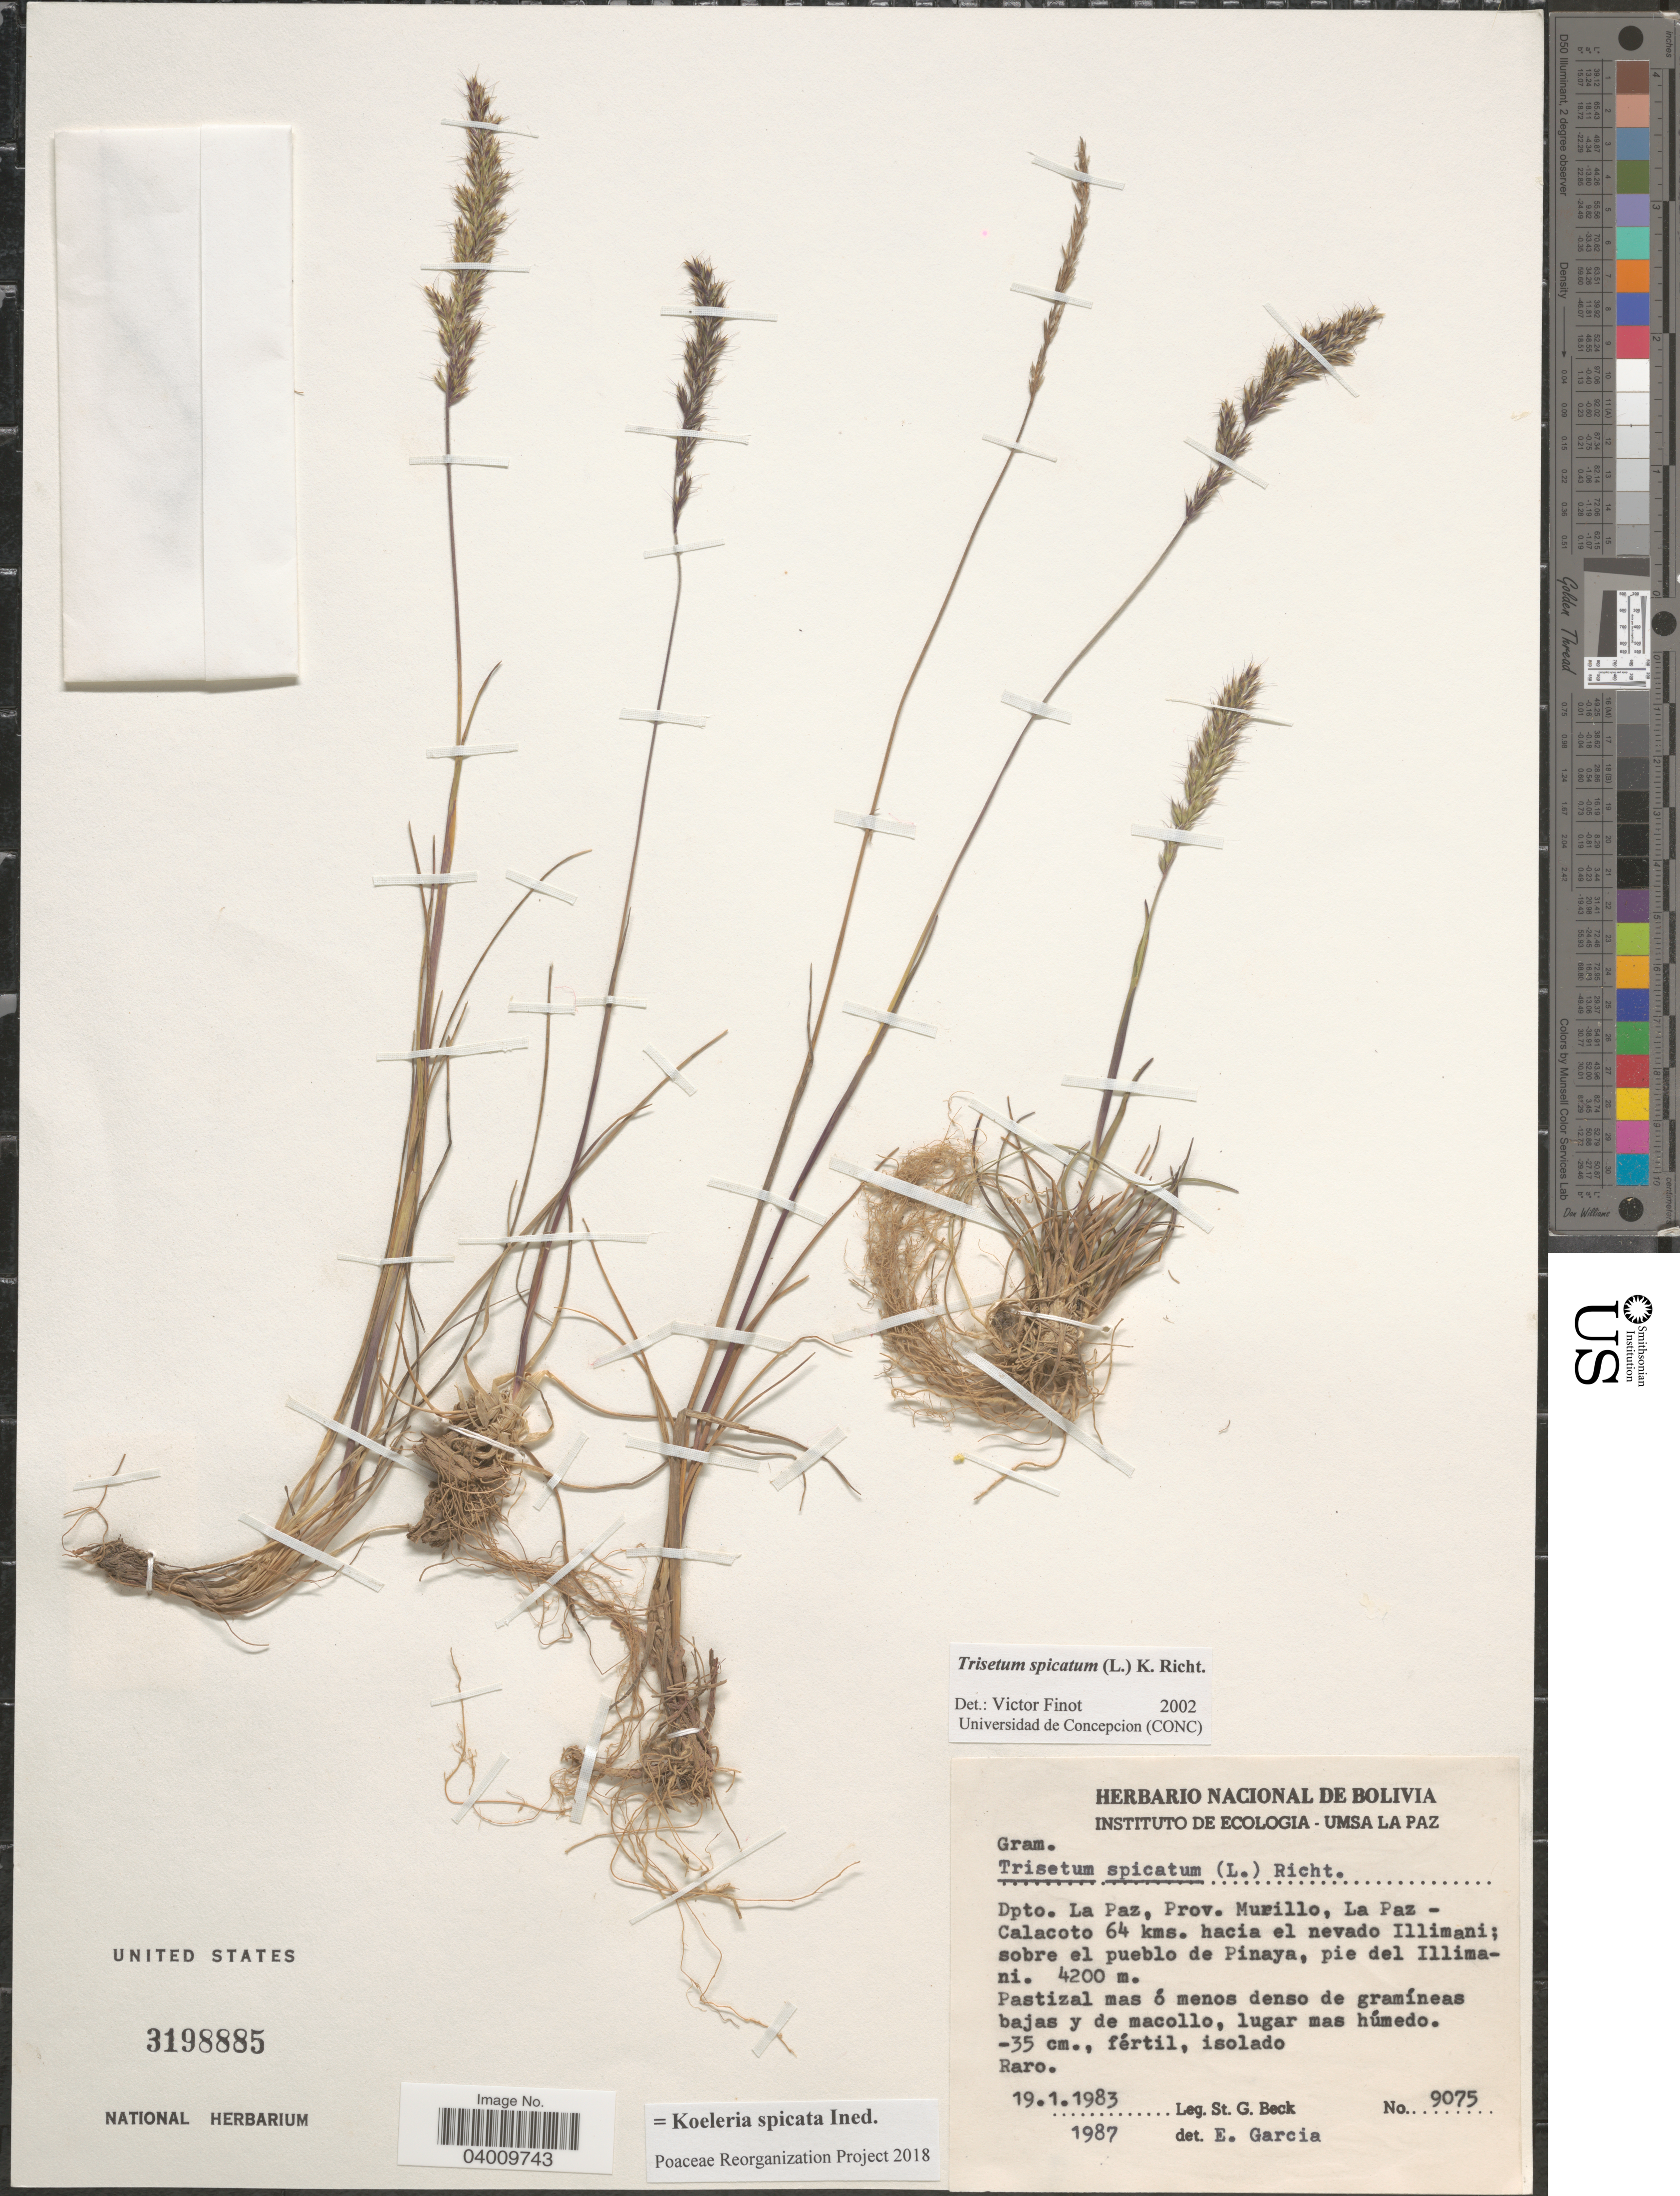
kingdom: Plantae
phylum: Tracheophyta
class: Liliopsida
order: Poales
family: Poaceae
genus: Koeleria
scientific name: Koeleria spicata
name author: (L.) Barberá et al.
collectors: S. G. Beck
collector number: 9075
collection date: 1983-01-19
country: Bolivia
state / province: La Paz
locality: Dpto. La Paz, Prov. Murillo, La Paz - Calacoto 64 kms. hacia el nevado Illimani; sobre el pueblo de Pinaya, pie de Illimani.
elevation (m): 4200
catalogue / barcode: US 3198885